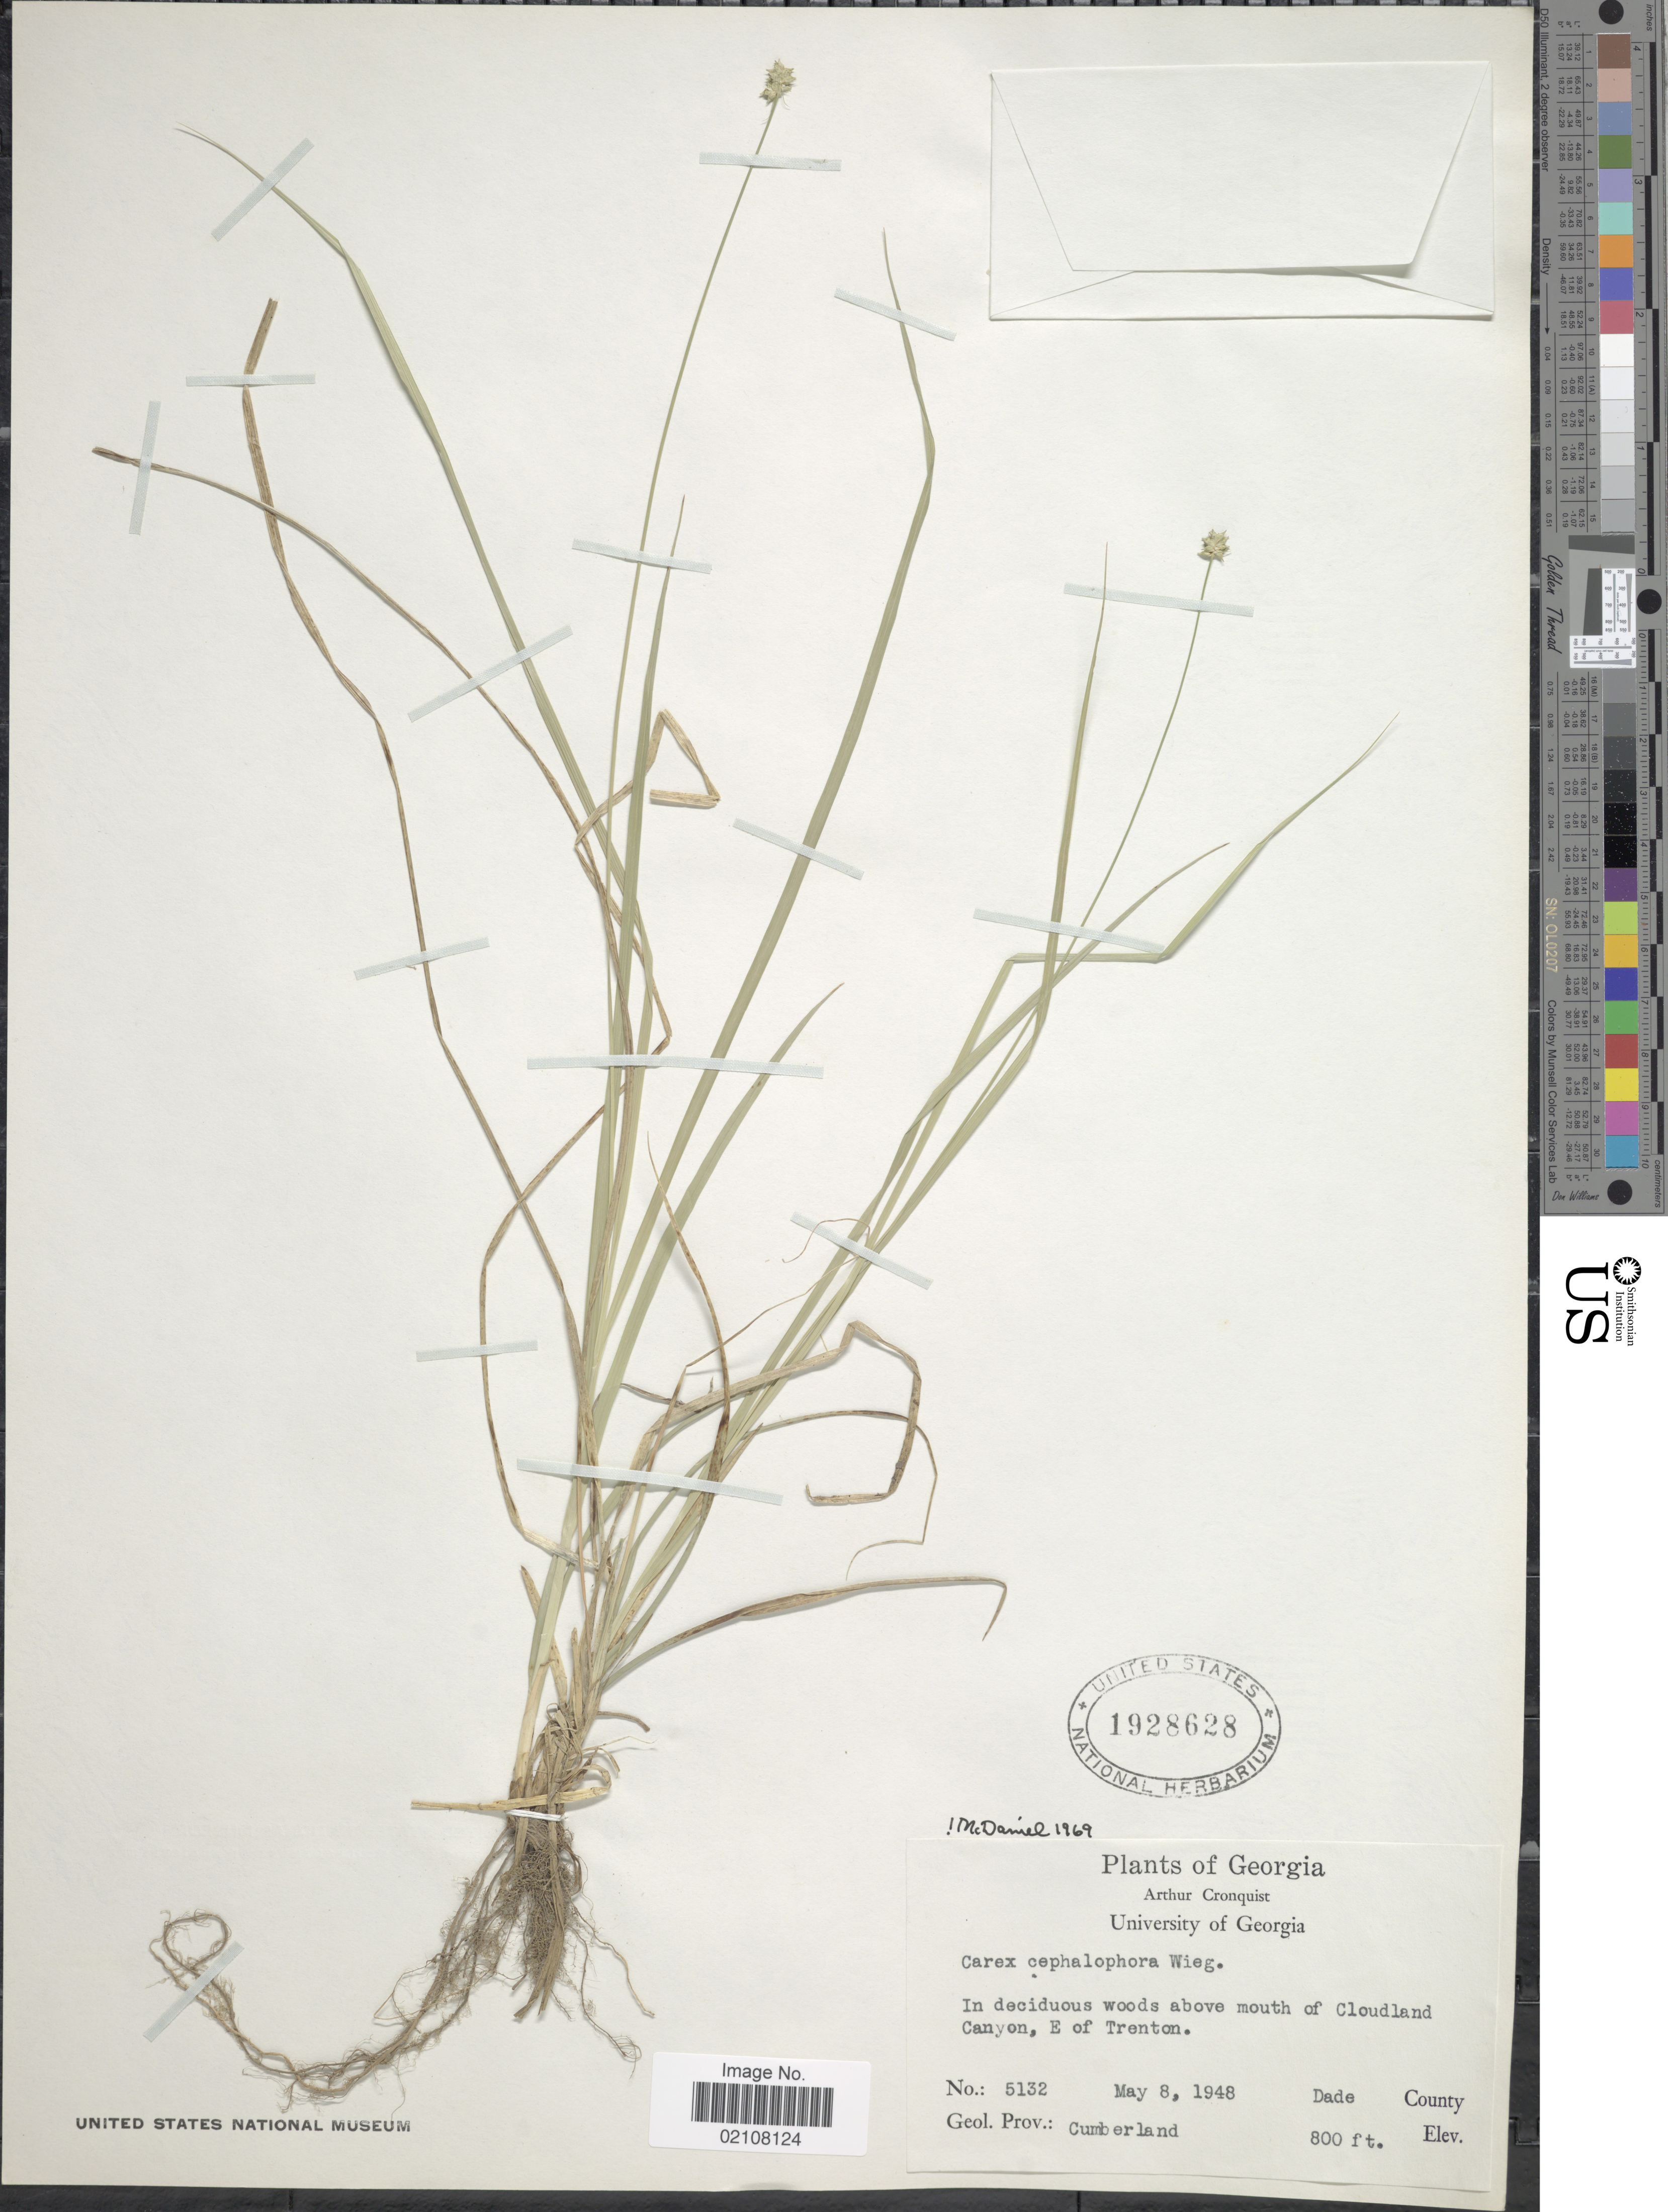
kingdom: Plantae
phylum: Tracheophyta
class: Liliopsida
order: Poales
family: Cyperaceae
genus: Carex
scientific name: Carex cephalophora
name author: Muhl. ex Willd.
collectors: A. J. Cronquist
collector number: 5132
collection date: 1948-05-08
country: United States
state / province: Georgia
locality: In deciduous woods above mouth of Cloudland Canyon, E of Trenton, Cumberland, Dade County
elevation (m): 244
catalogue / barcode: US 1928628